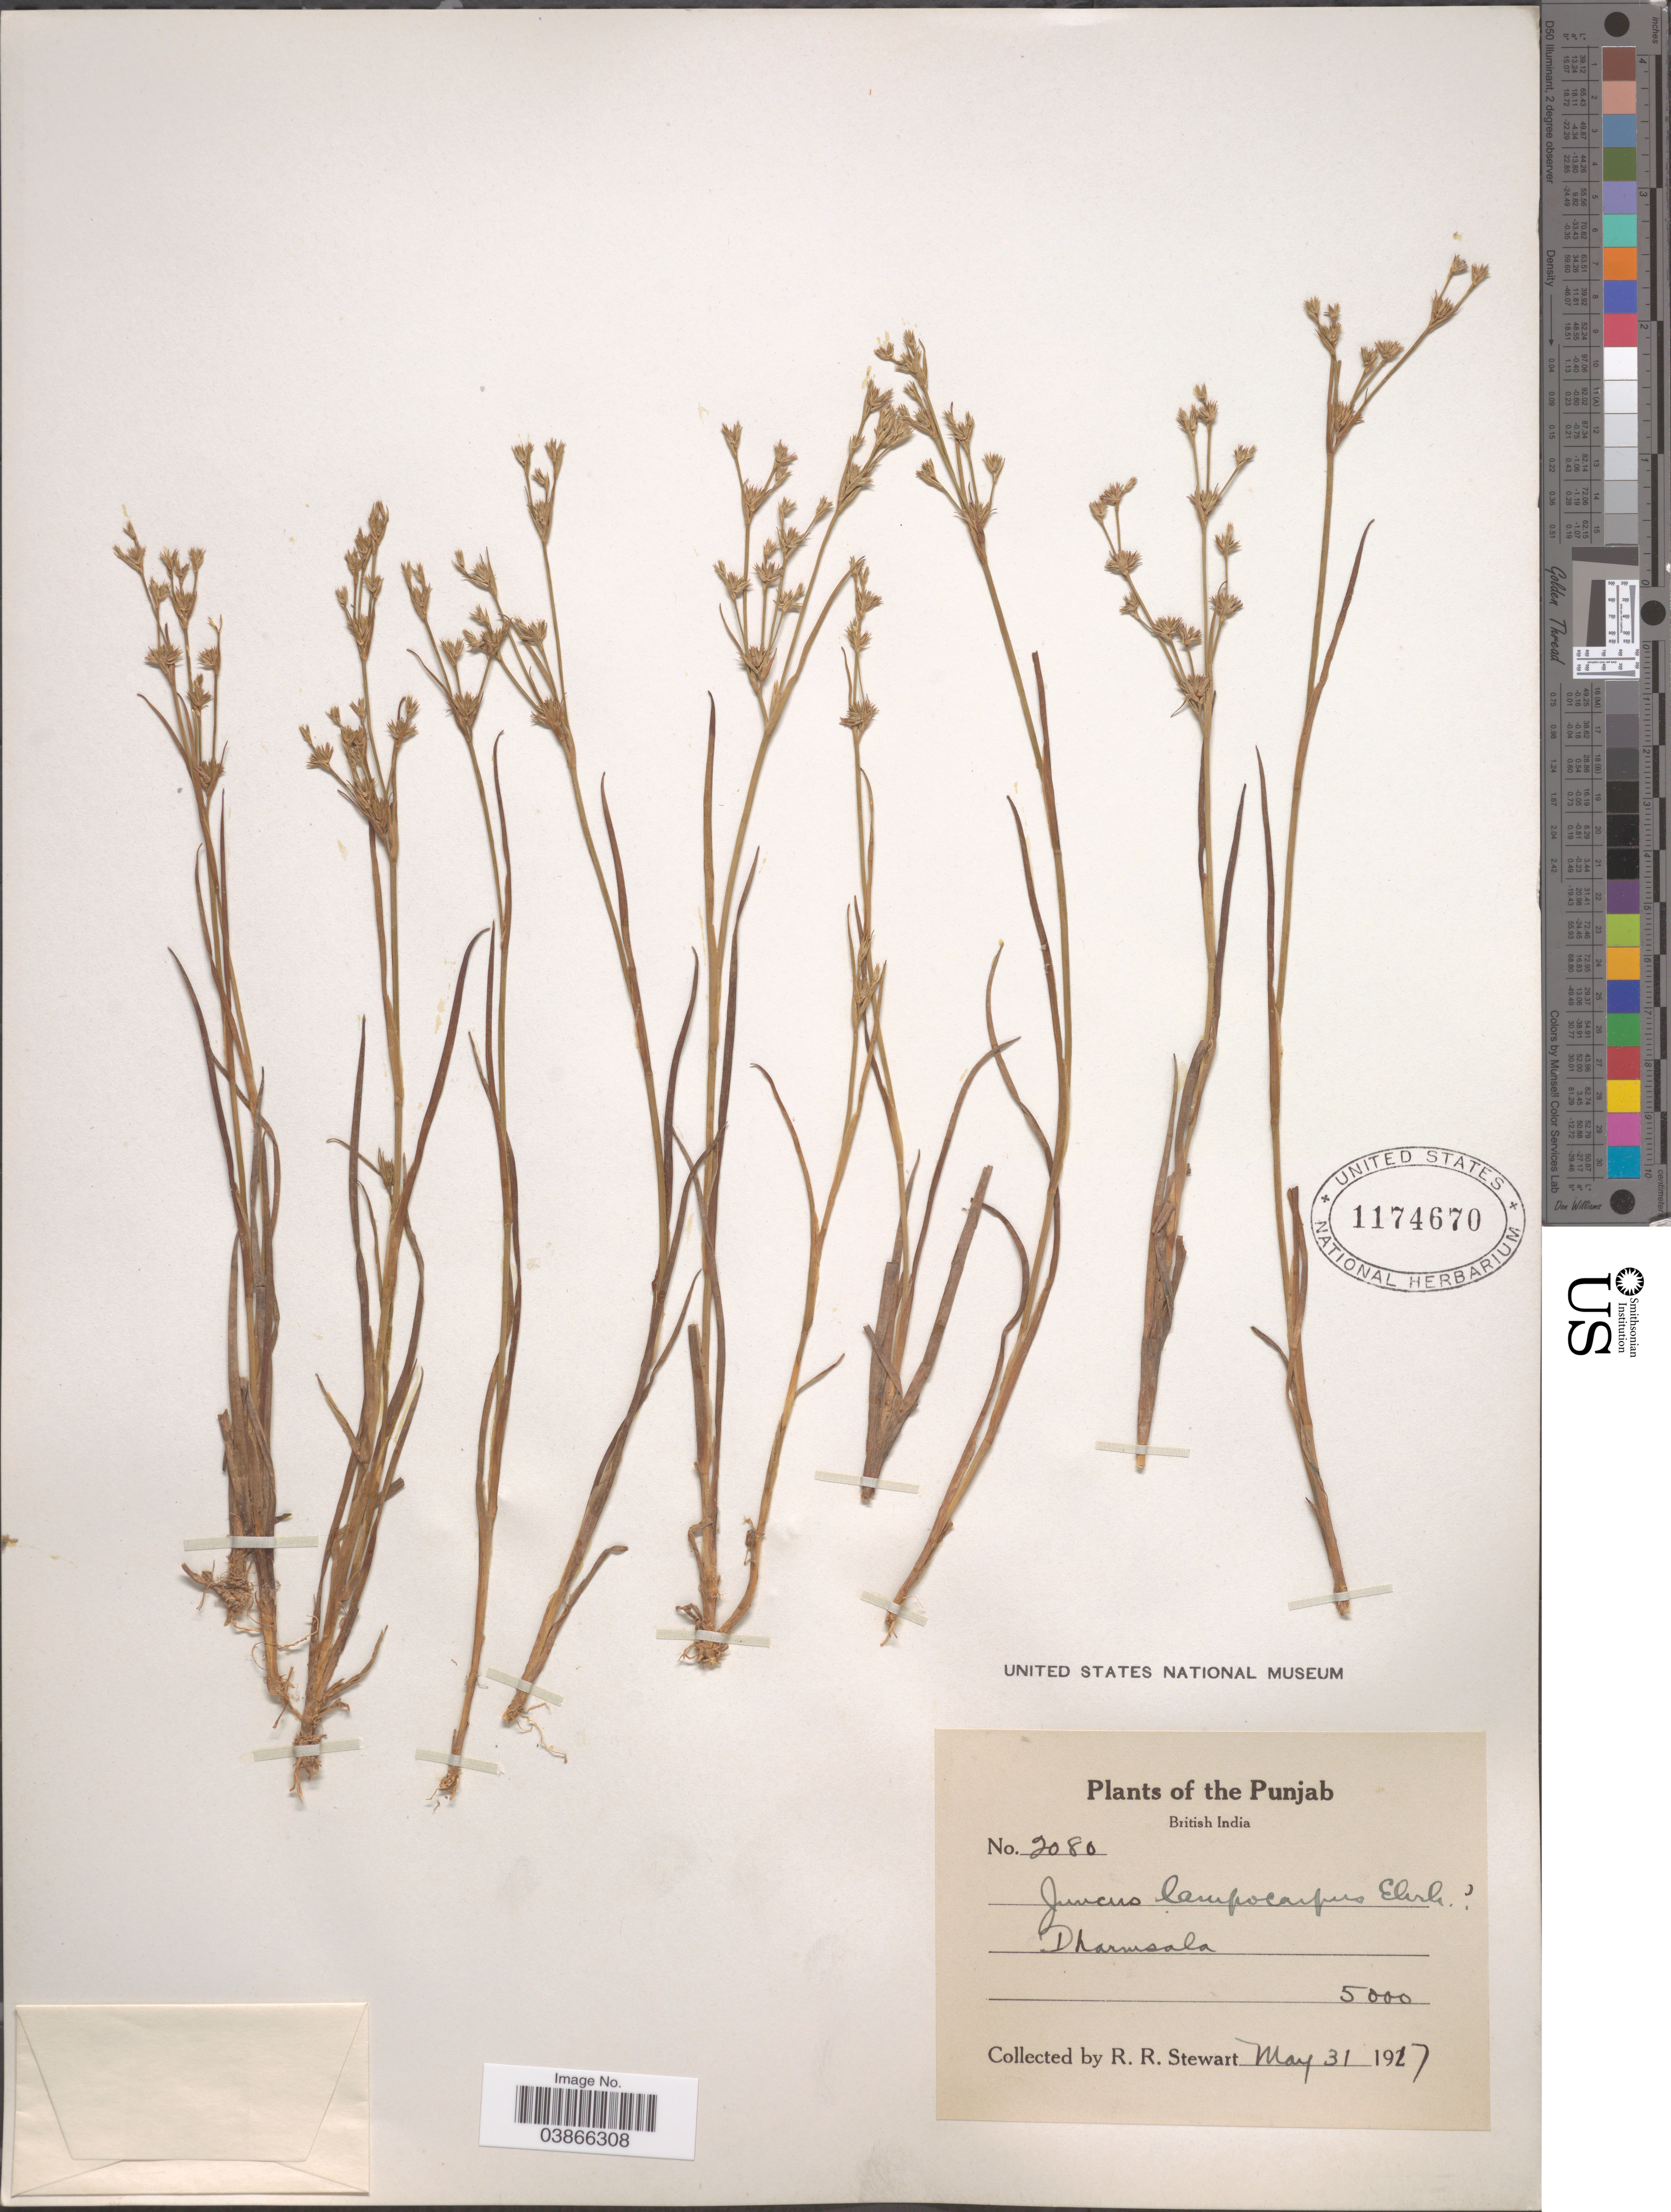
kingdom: Plantae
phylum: Tracheophyta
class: Liliopsida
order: Poales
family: Juncaceae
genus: Juncus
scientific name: Juncus lampocarpus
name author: Ehrh.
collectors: R. Stewart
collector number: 2080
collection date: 1917-05-31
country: India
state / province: Himachal Pradesh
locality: British India. Dharmsala.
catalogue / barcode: US 1174670